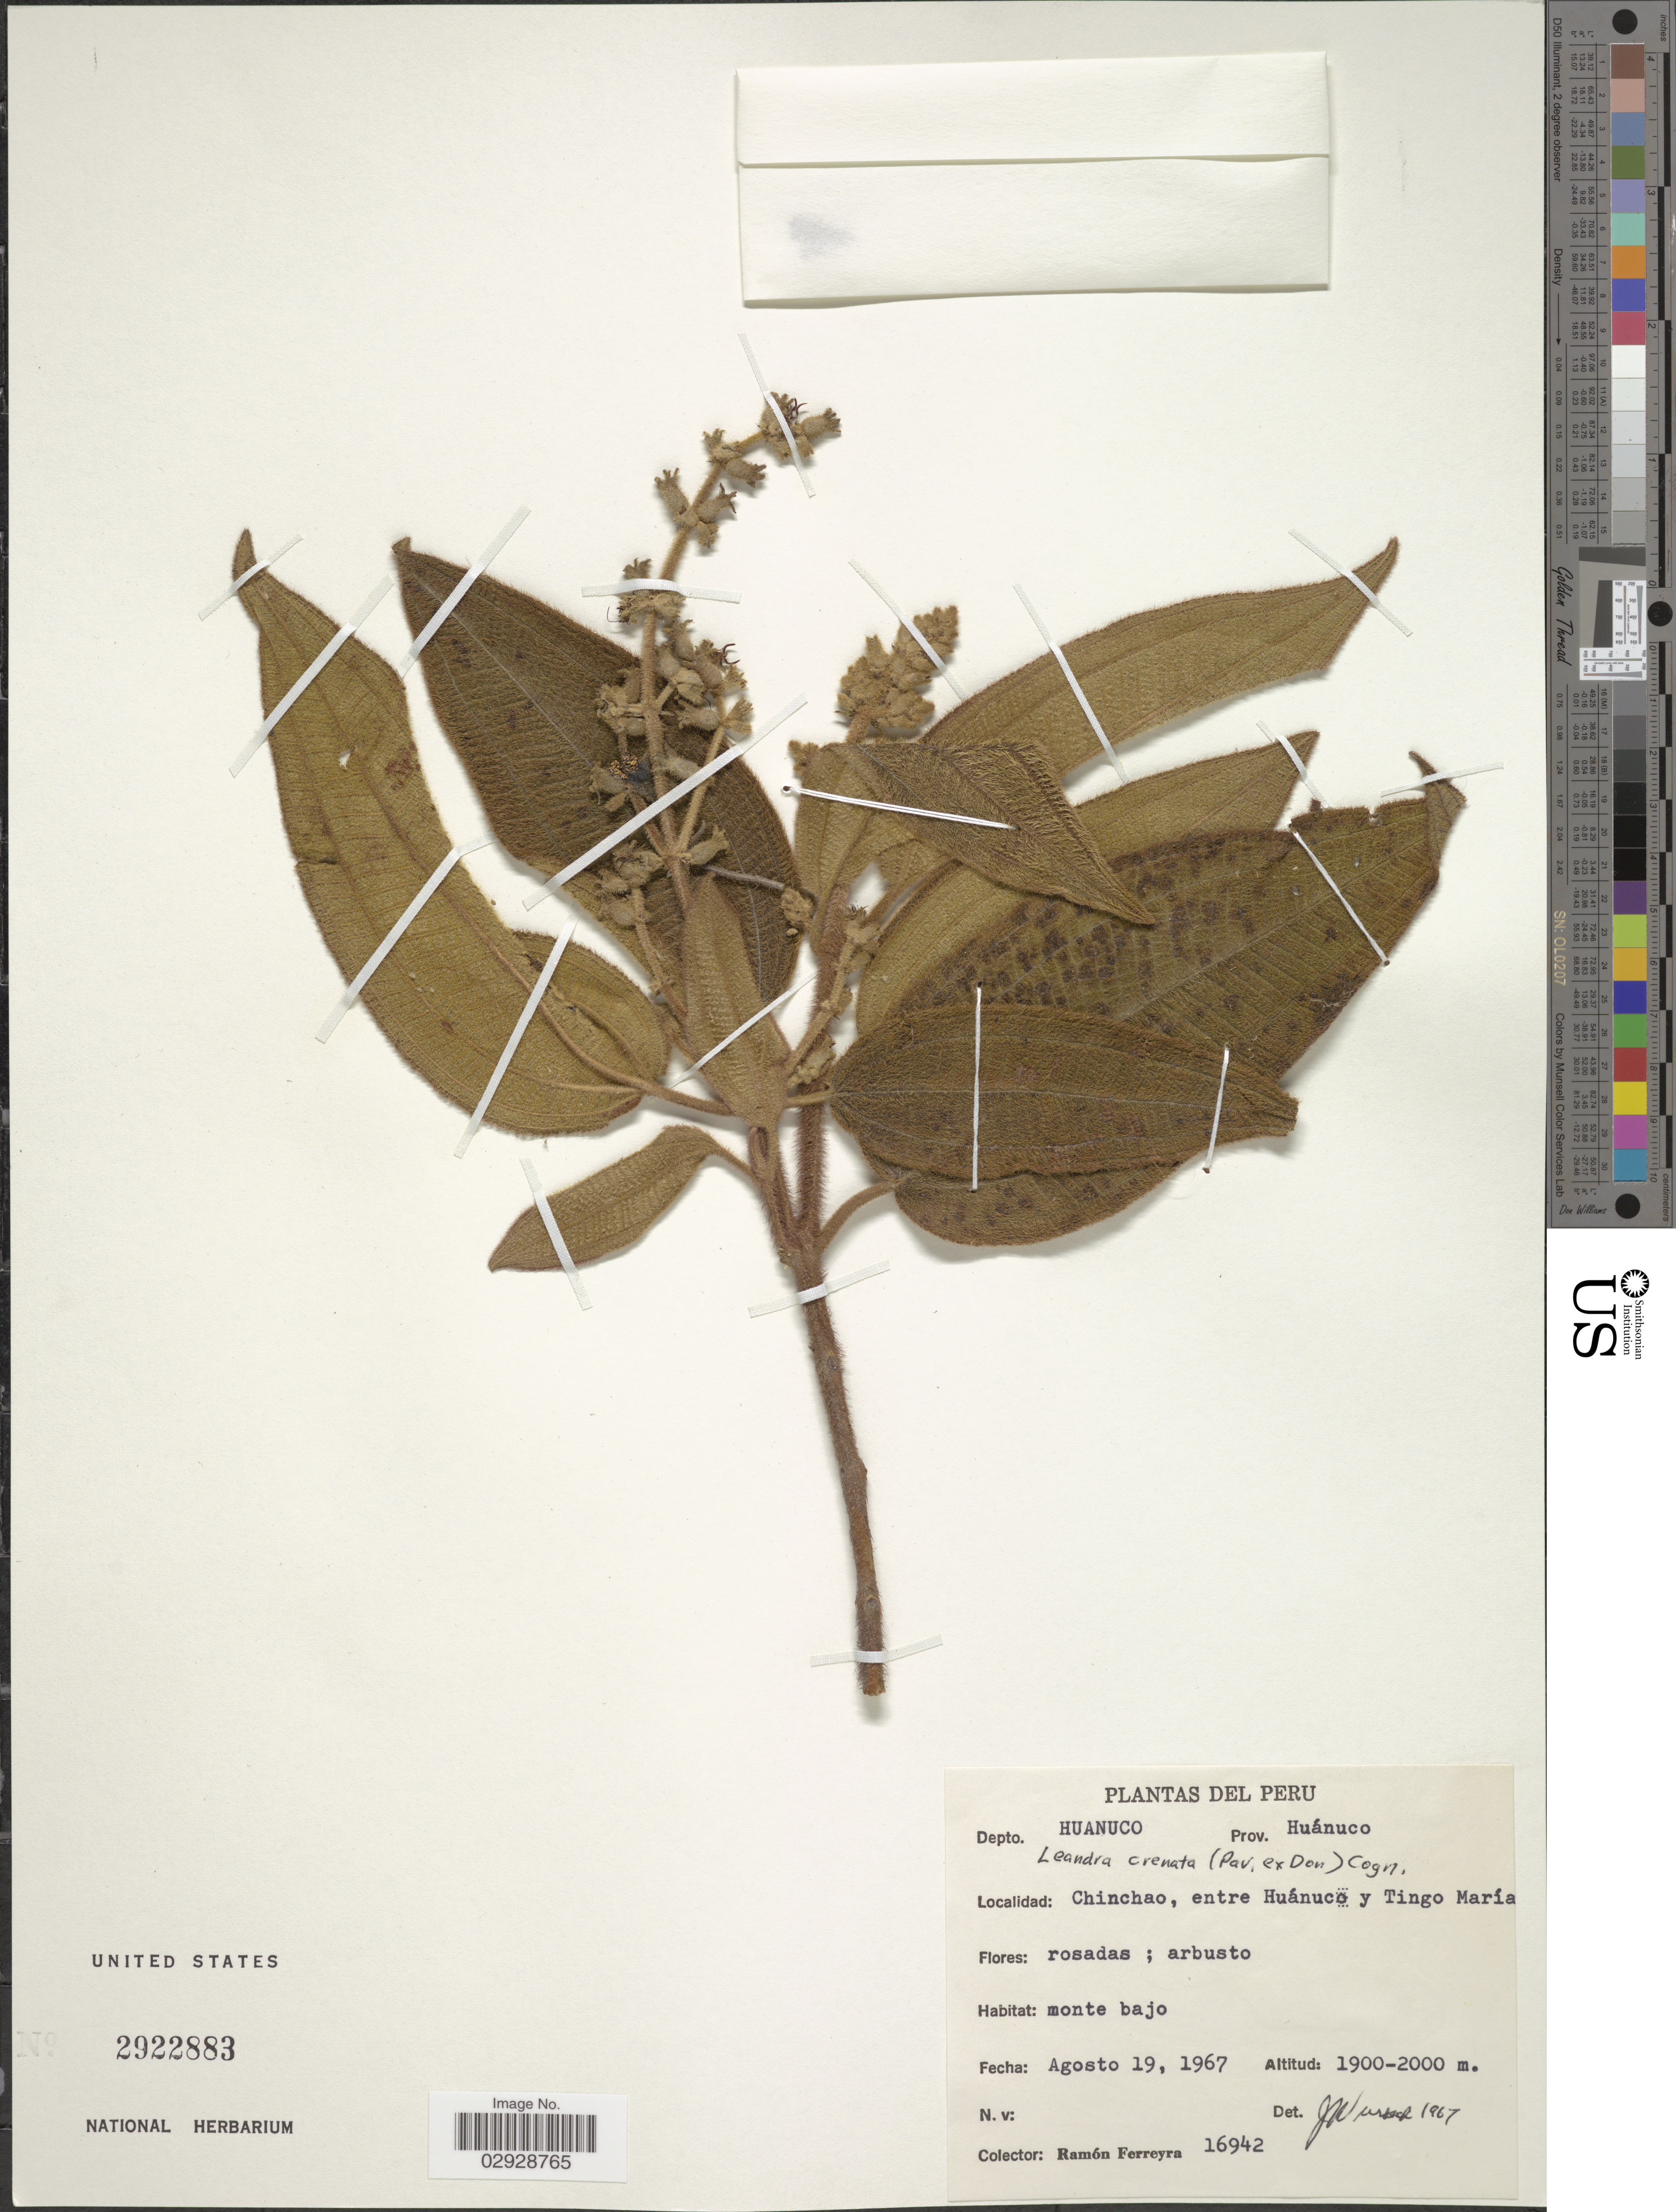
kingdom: Plantae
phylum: Tracheophyta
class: Magnoliopsida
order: Myrtales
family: Melastomataceae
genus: Leandra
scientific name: Leandra crenata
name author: (D. Don) Cogn.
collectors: R. A. Ferreyra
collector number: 16942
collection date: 1967-08-19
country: Peru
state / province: Huánuco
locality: Depto. Huanuco. Chinchao, entre Huánuco y Tingo María.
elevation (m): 1900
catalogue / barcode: US 2922883